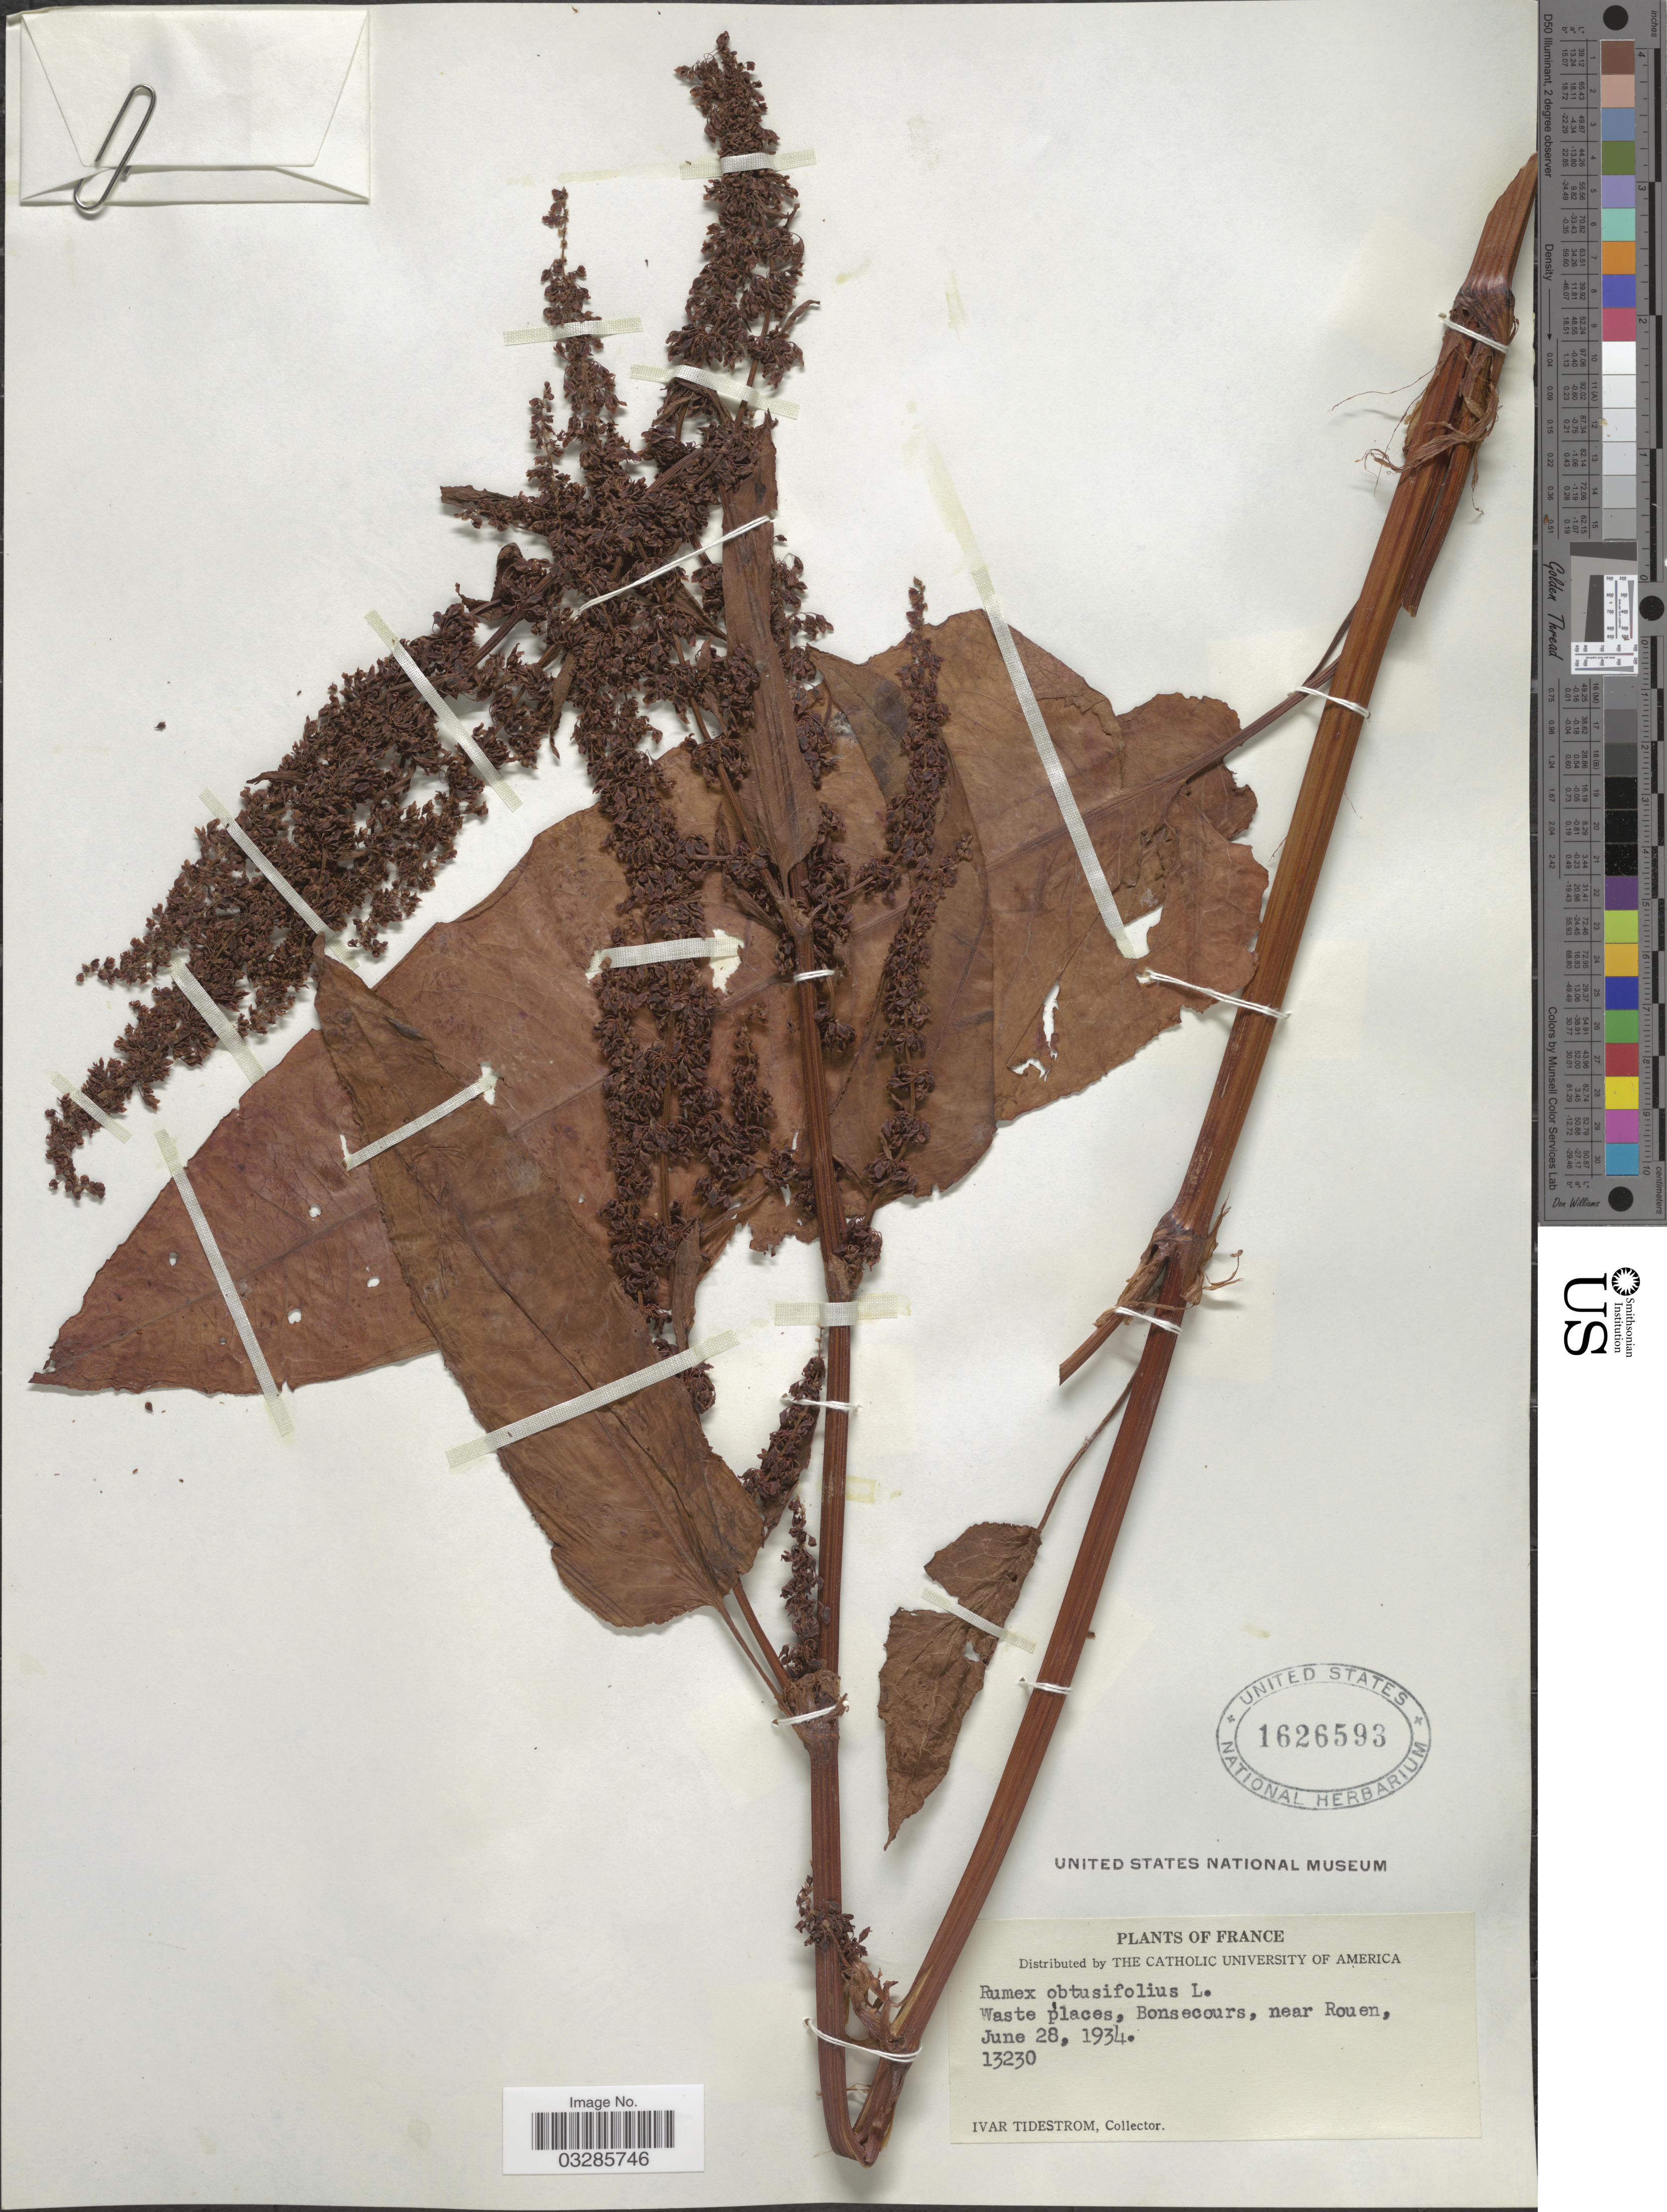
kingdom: Plantae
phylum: Tracheophyta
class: Magnoliopsida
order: Caryophyllales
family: Polygonaceae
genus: Rumex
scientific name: Rumex obtusifolius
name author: L.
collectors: I. F. Tidestrom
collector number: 13230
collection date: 1934-06-28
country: France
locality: Bonsecours, near Rouen.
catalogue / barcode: US 1626593